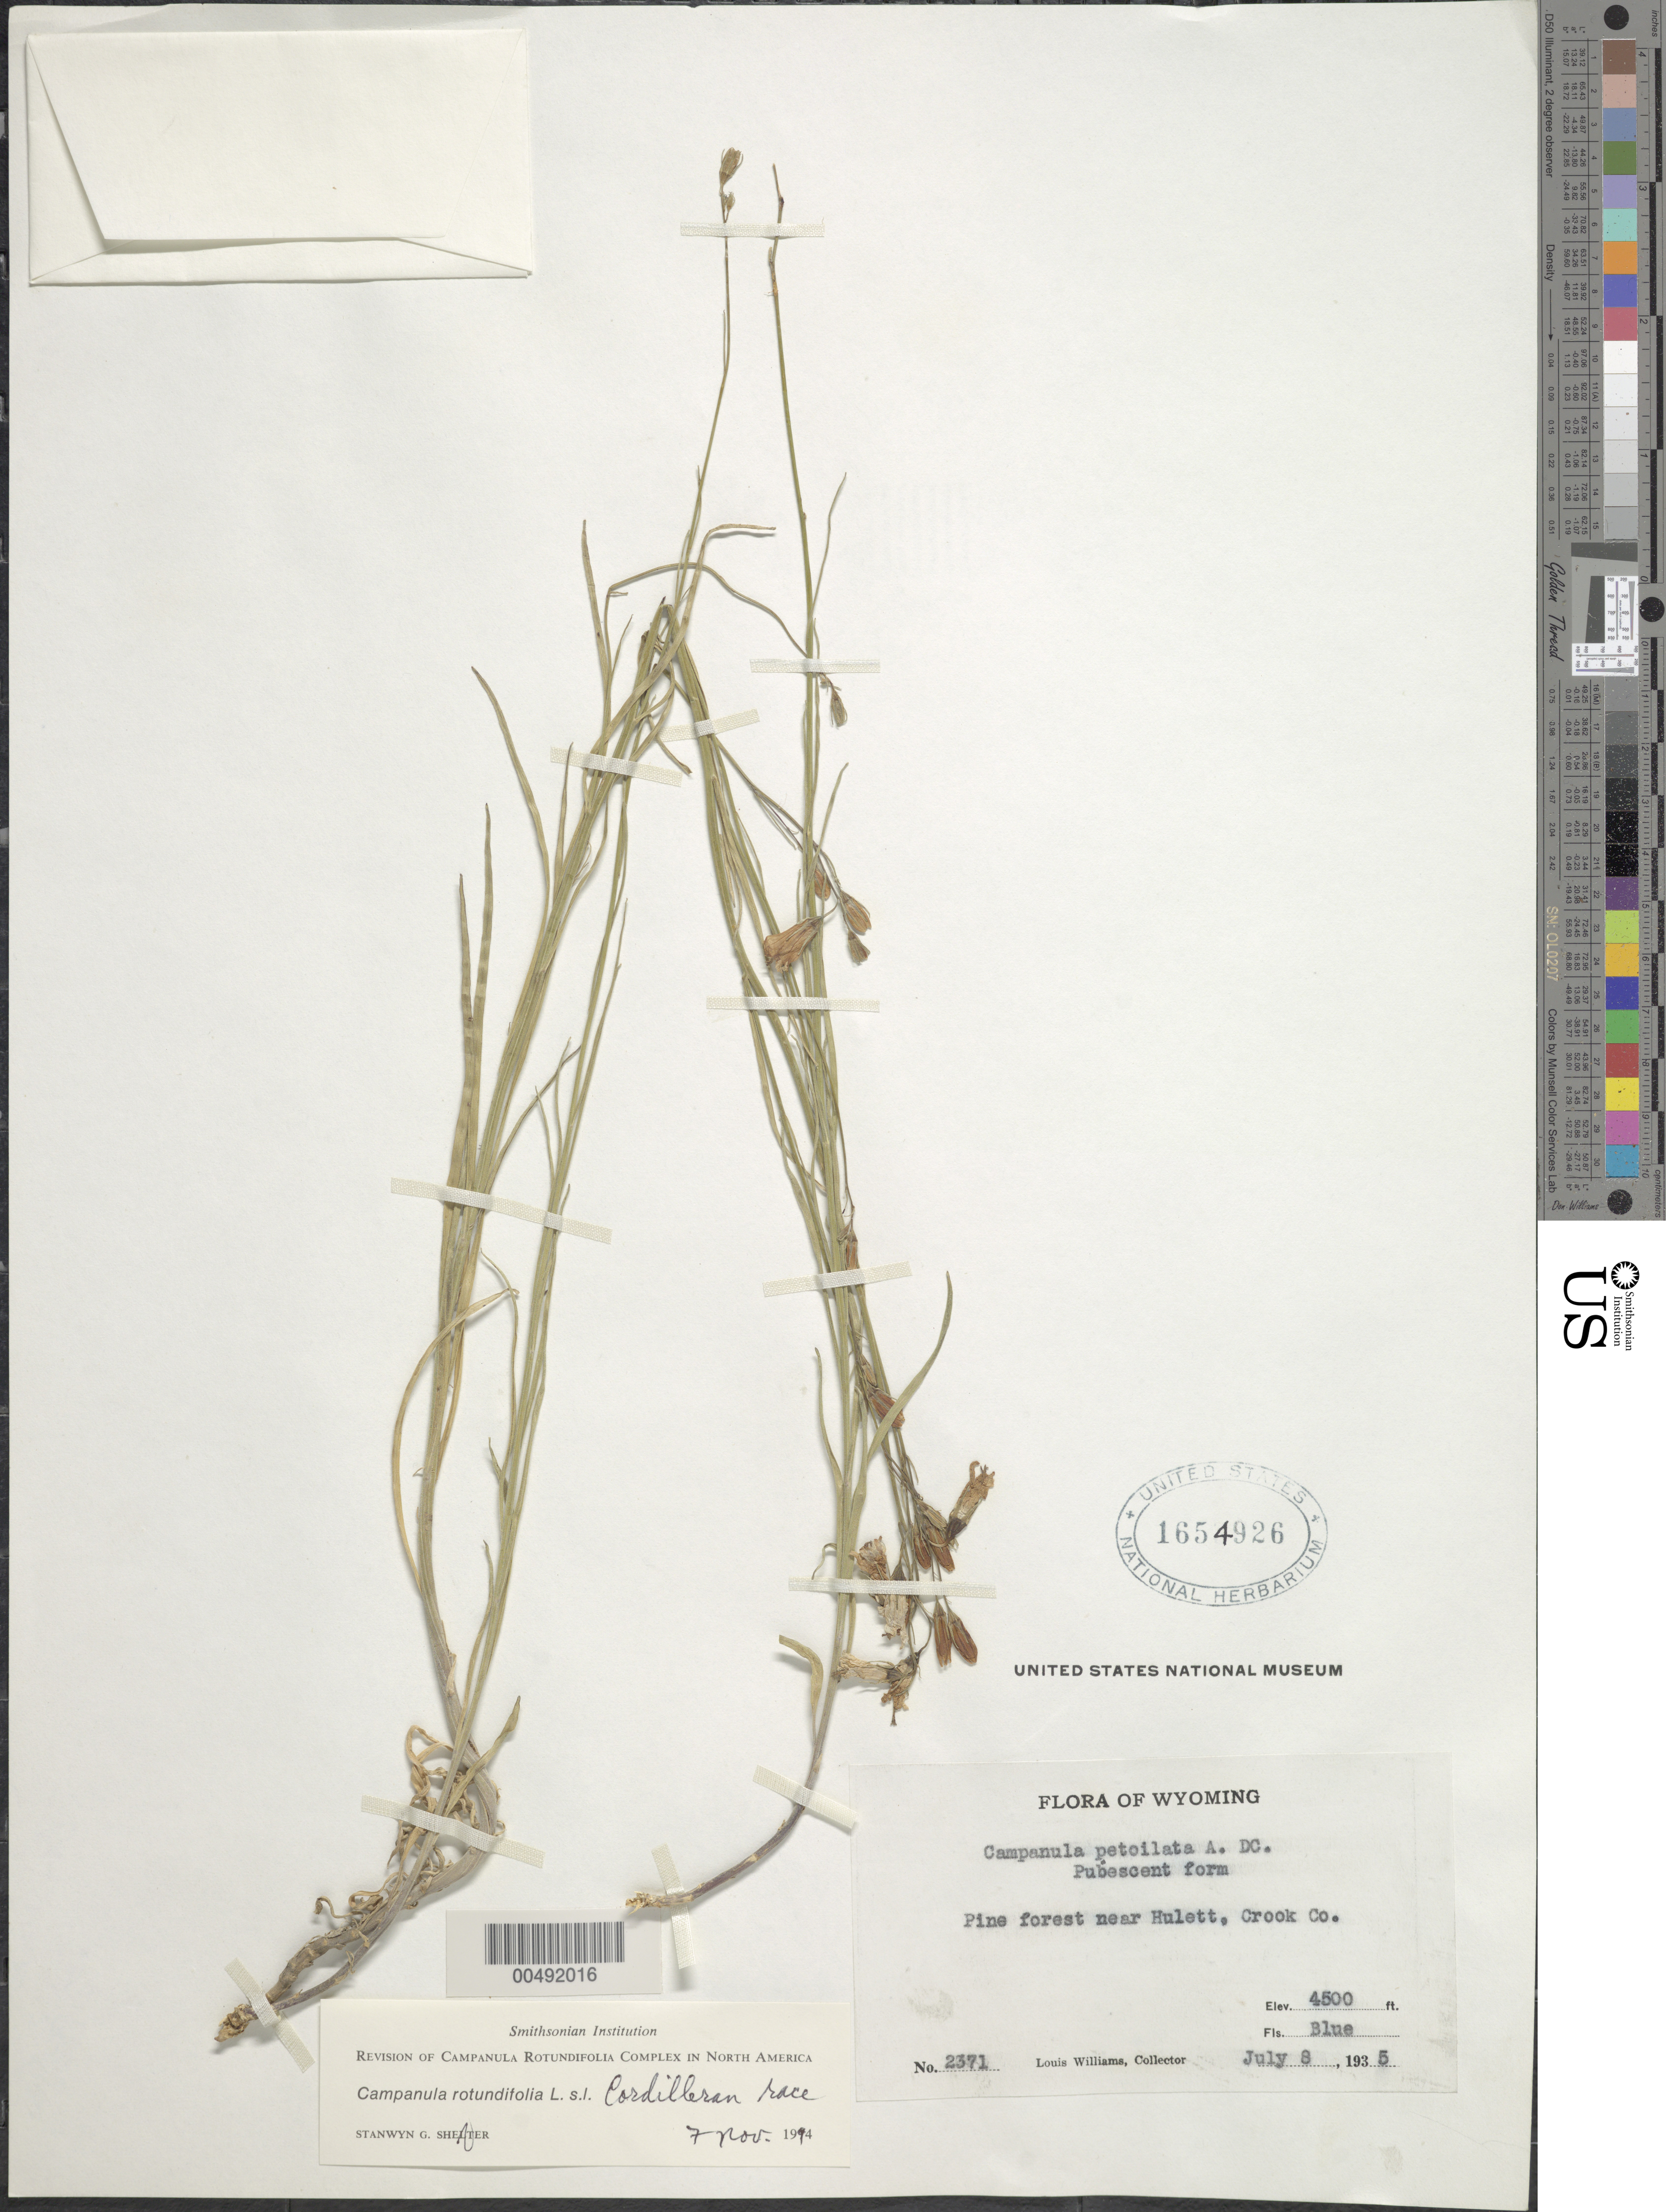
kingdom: Plantae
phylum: Tracheophyta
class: Magnoliopsida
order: Asterales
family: Campanulaceae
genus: Campanula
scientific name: Campanula rotundifolia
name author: L.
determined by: Shetler, Stanwyn G., (US), NMNH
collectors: Ll. Williams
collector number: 2371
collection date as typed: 08 Jul 1935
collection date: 1935-07-08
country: United States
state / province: Wyoming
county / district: Crook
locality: Hulett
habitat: pine forest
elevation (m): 1372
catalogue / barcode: US 1654926